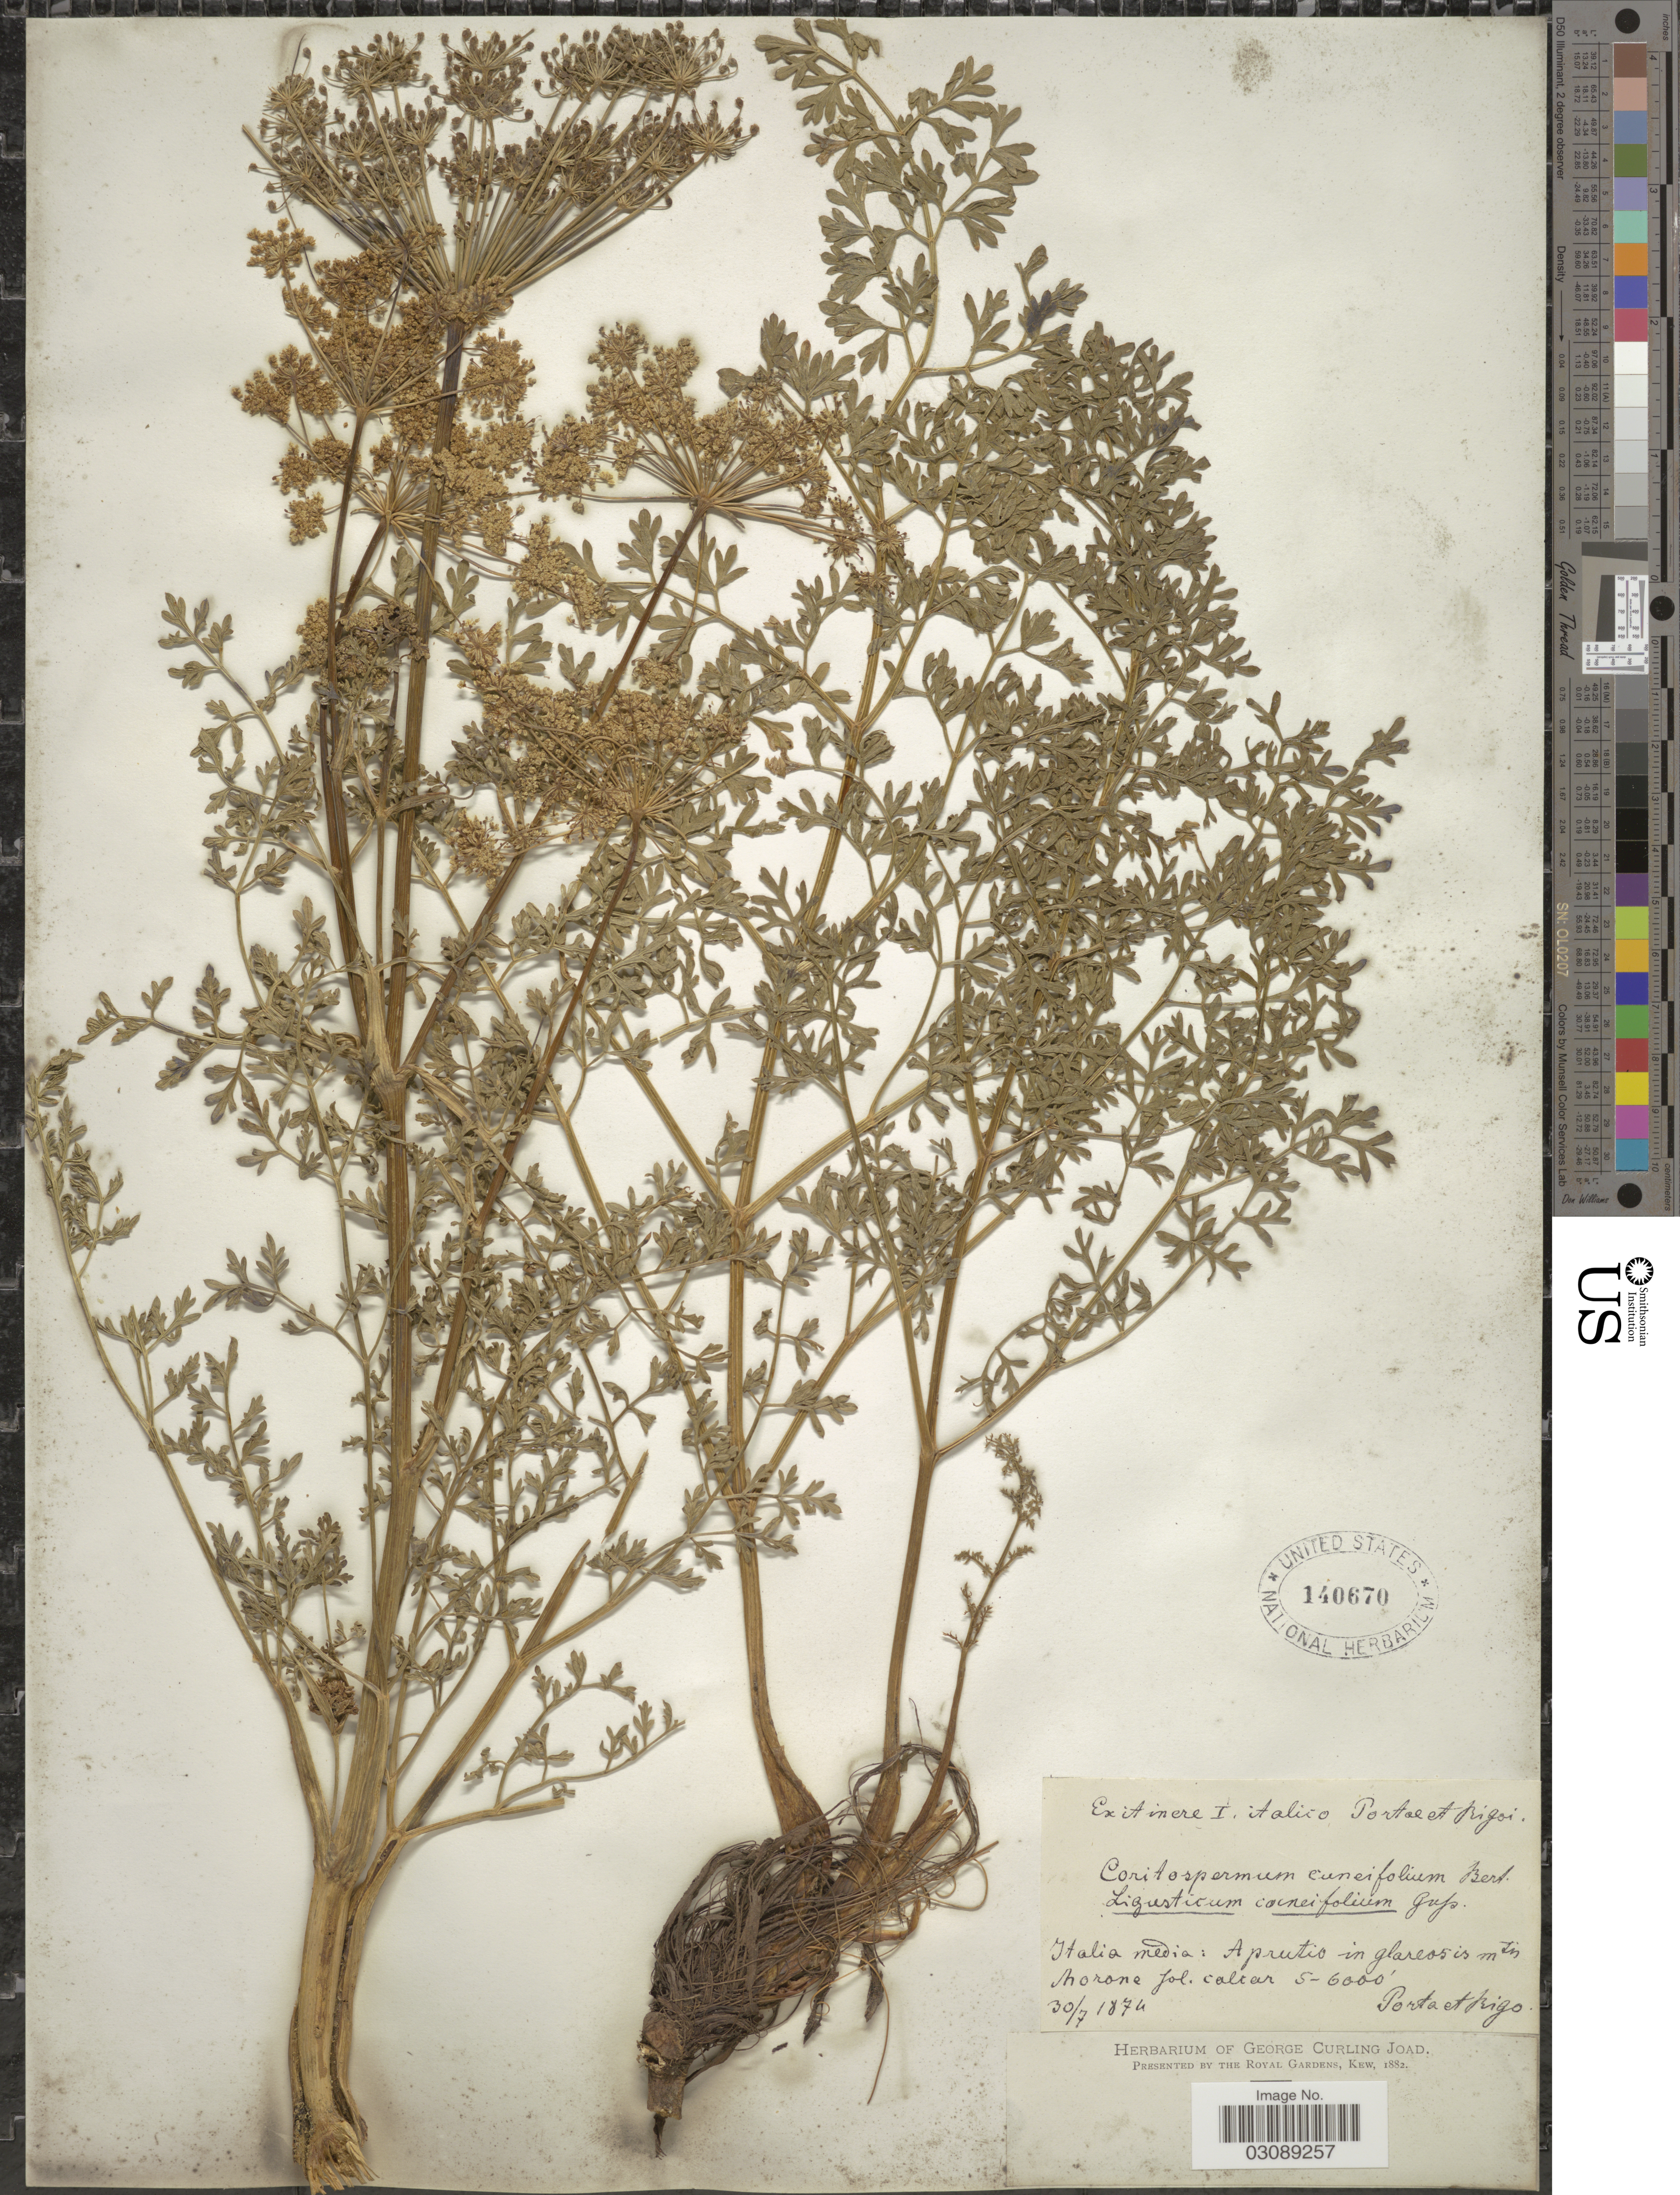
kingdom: Plantae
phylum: Tracheophyta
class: Magnoliopsida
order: Apiales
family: Apiaceae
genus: Ligusticum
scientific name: Ligusticum cuneifolium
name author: Gussone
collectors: -- Porta & Bigo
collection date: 1874-07-30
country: Italy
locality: Italia media: Aprutio in glareos is mtn Thorone [interpreted] fol. caltar.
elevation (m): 1524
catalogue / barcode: US 140670